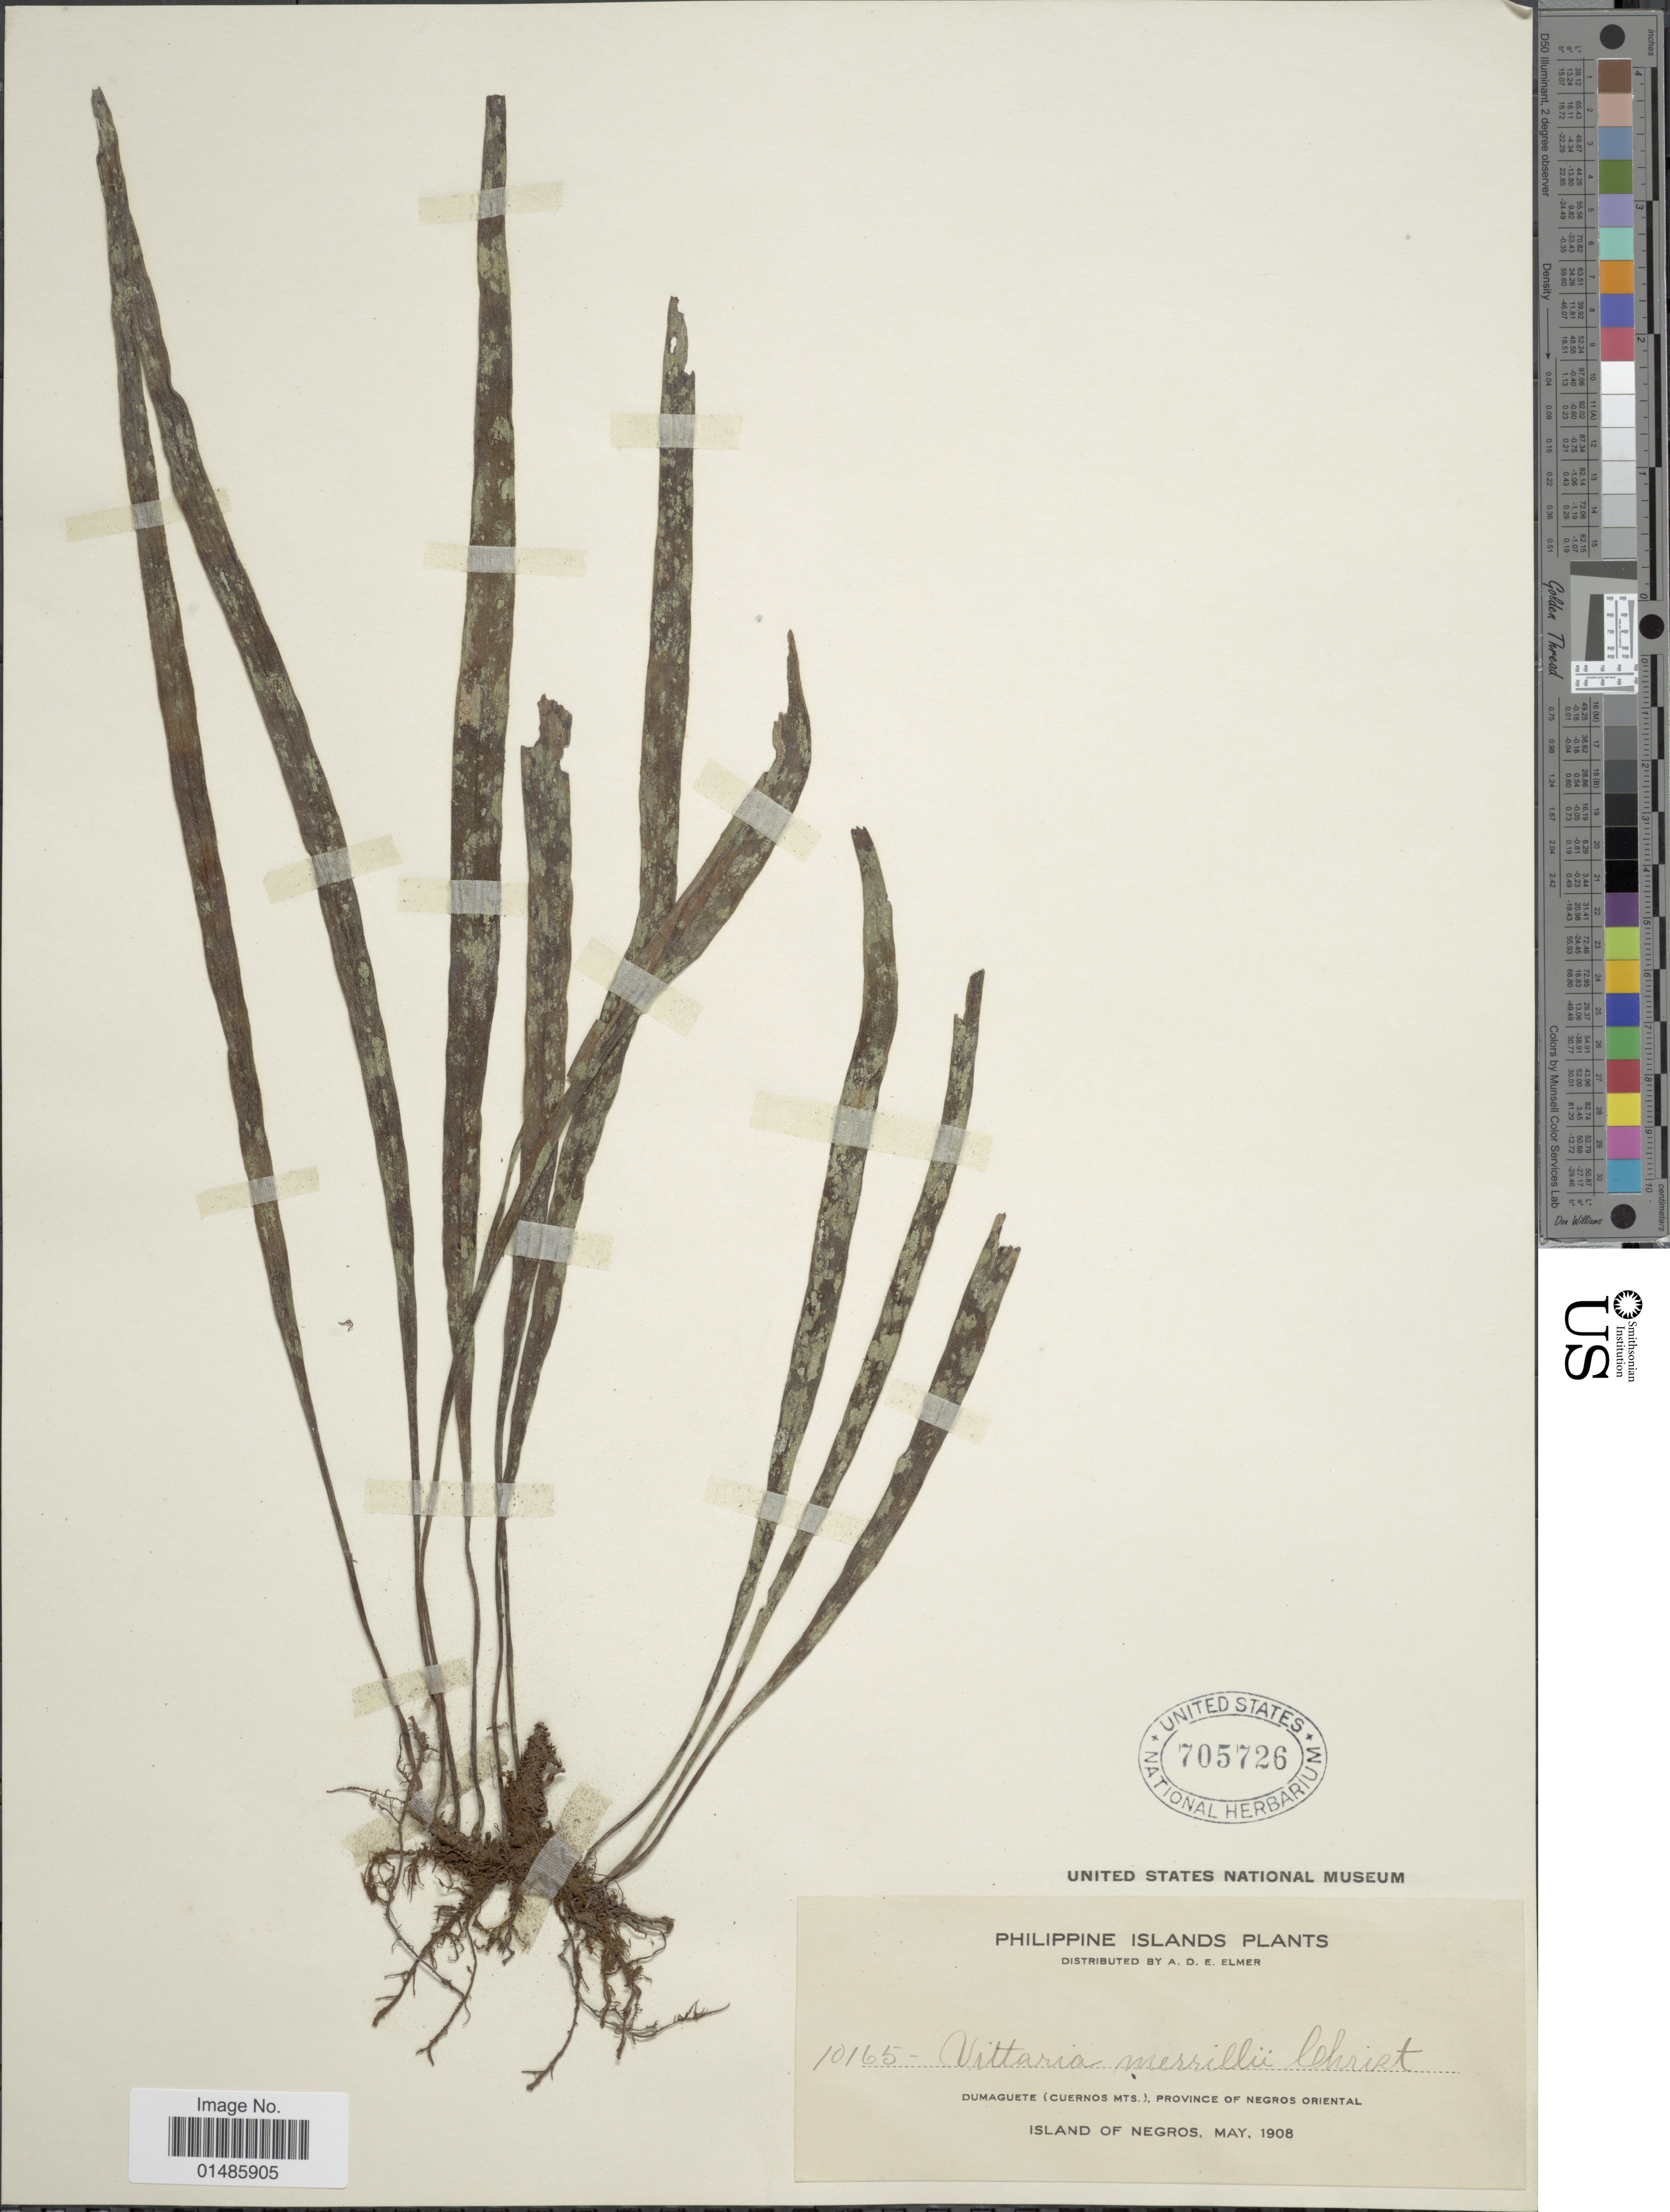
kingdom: Plantae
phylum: Tracheophyta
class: Polypodiopsida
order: Polypodiales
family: Pteridaceae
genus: Haplopteris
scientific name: Haplopteris elongata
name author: (Sw.) Crane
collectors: A. D. E. Elmer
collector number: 10165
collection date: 1908-05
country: Philippines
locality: Dumaguete (Cuernos Mts.), Province of Negros Oriental.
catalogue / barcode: US 705726